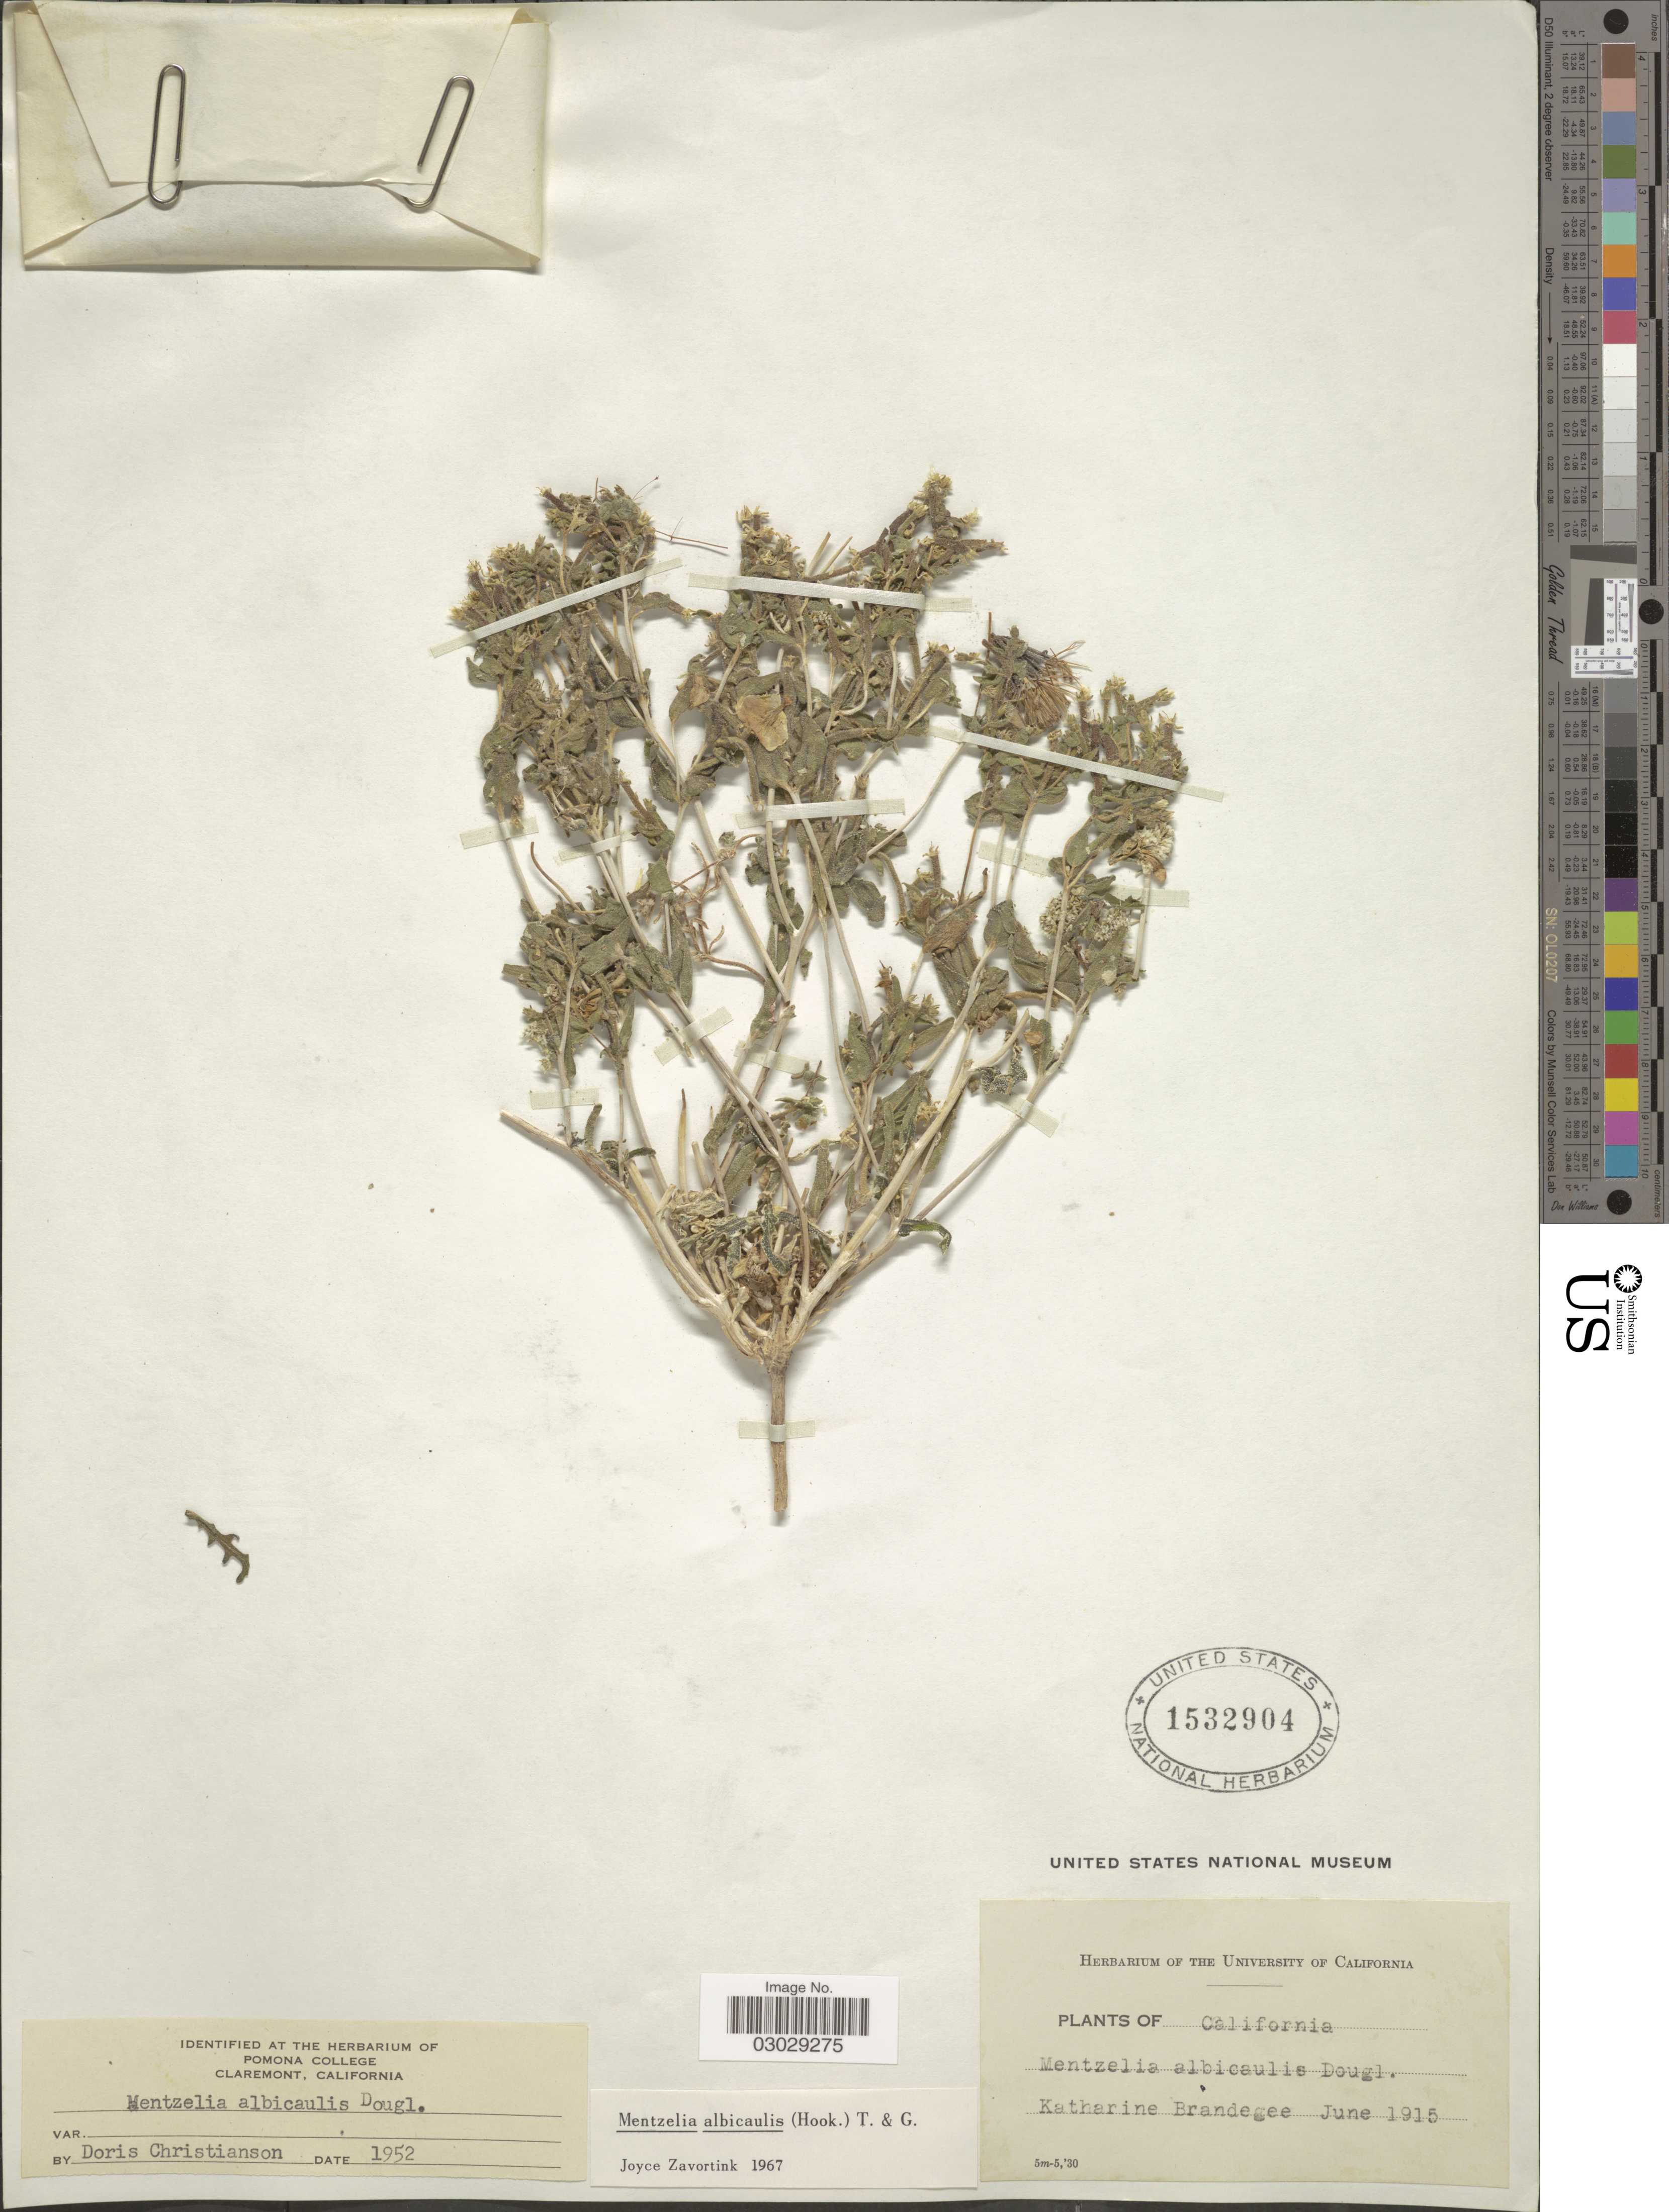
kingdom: Plantae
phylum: Tracheophyta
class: Magnoliopsida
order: Cornales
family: Loasaceae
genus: Mentzelia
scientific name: Mentzelia albicaulis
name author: (Douglas ex Hook.) Douglas ex Torr. & A. Gray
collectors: M. K. Brandegee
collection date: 1915-06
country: United States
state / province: California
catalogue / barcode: US 1532904